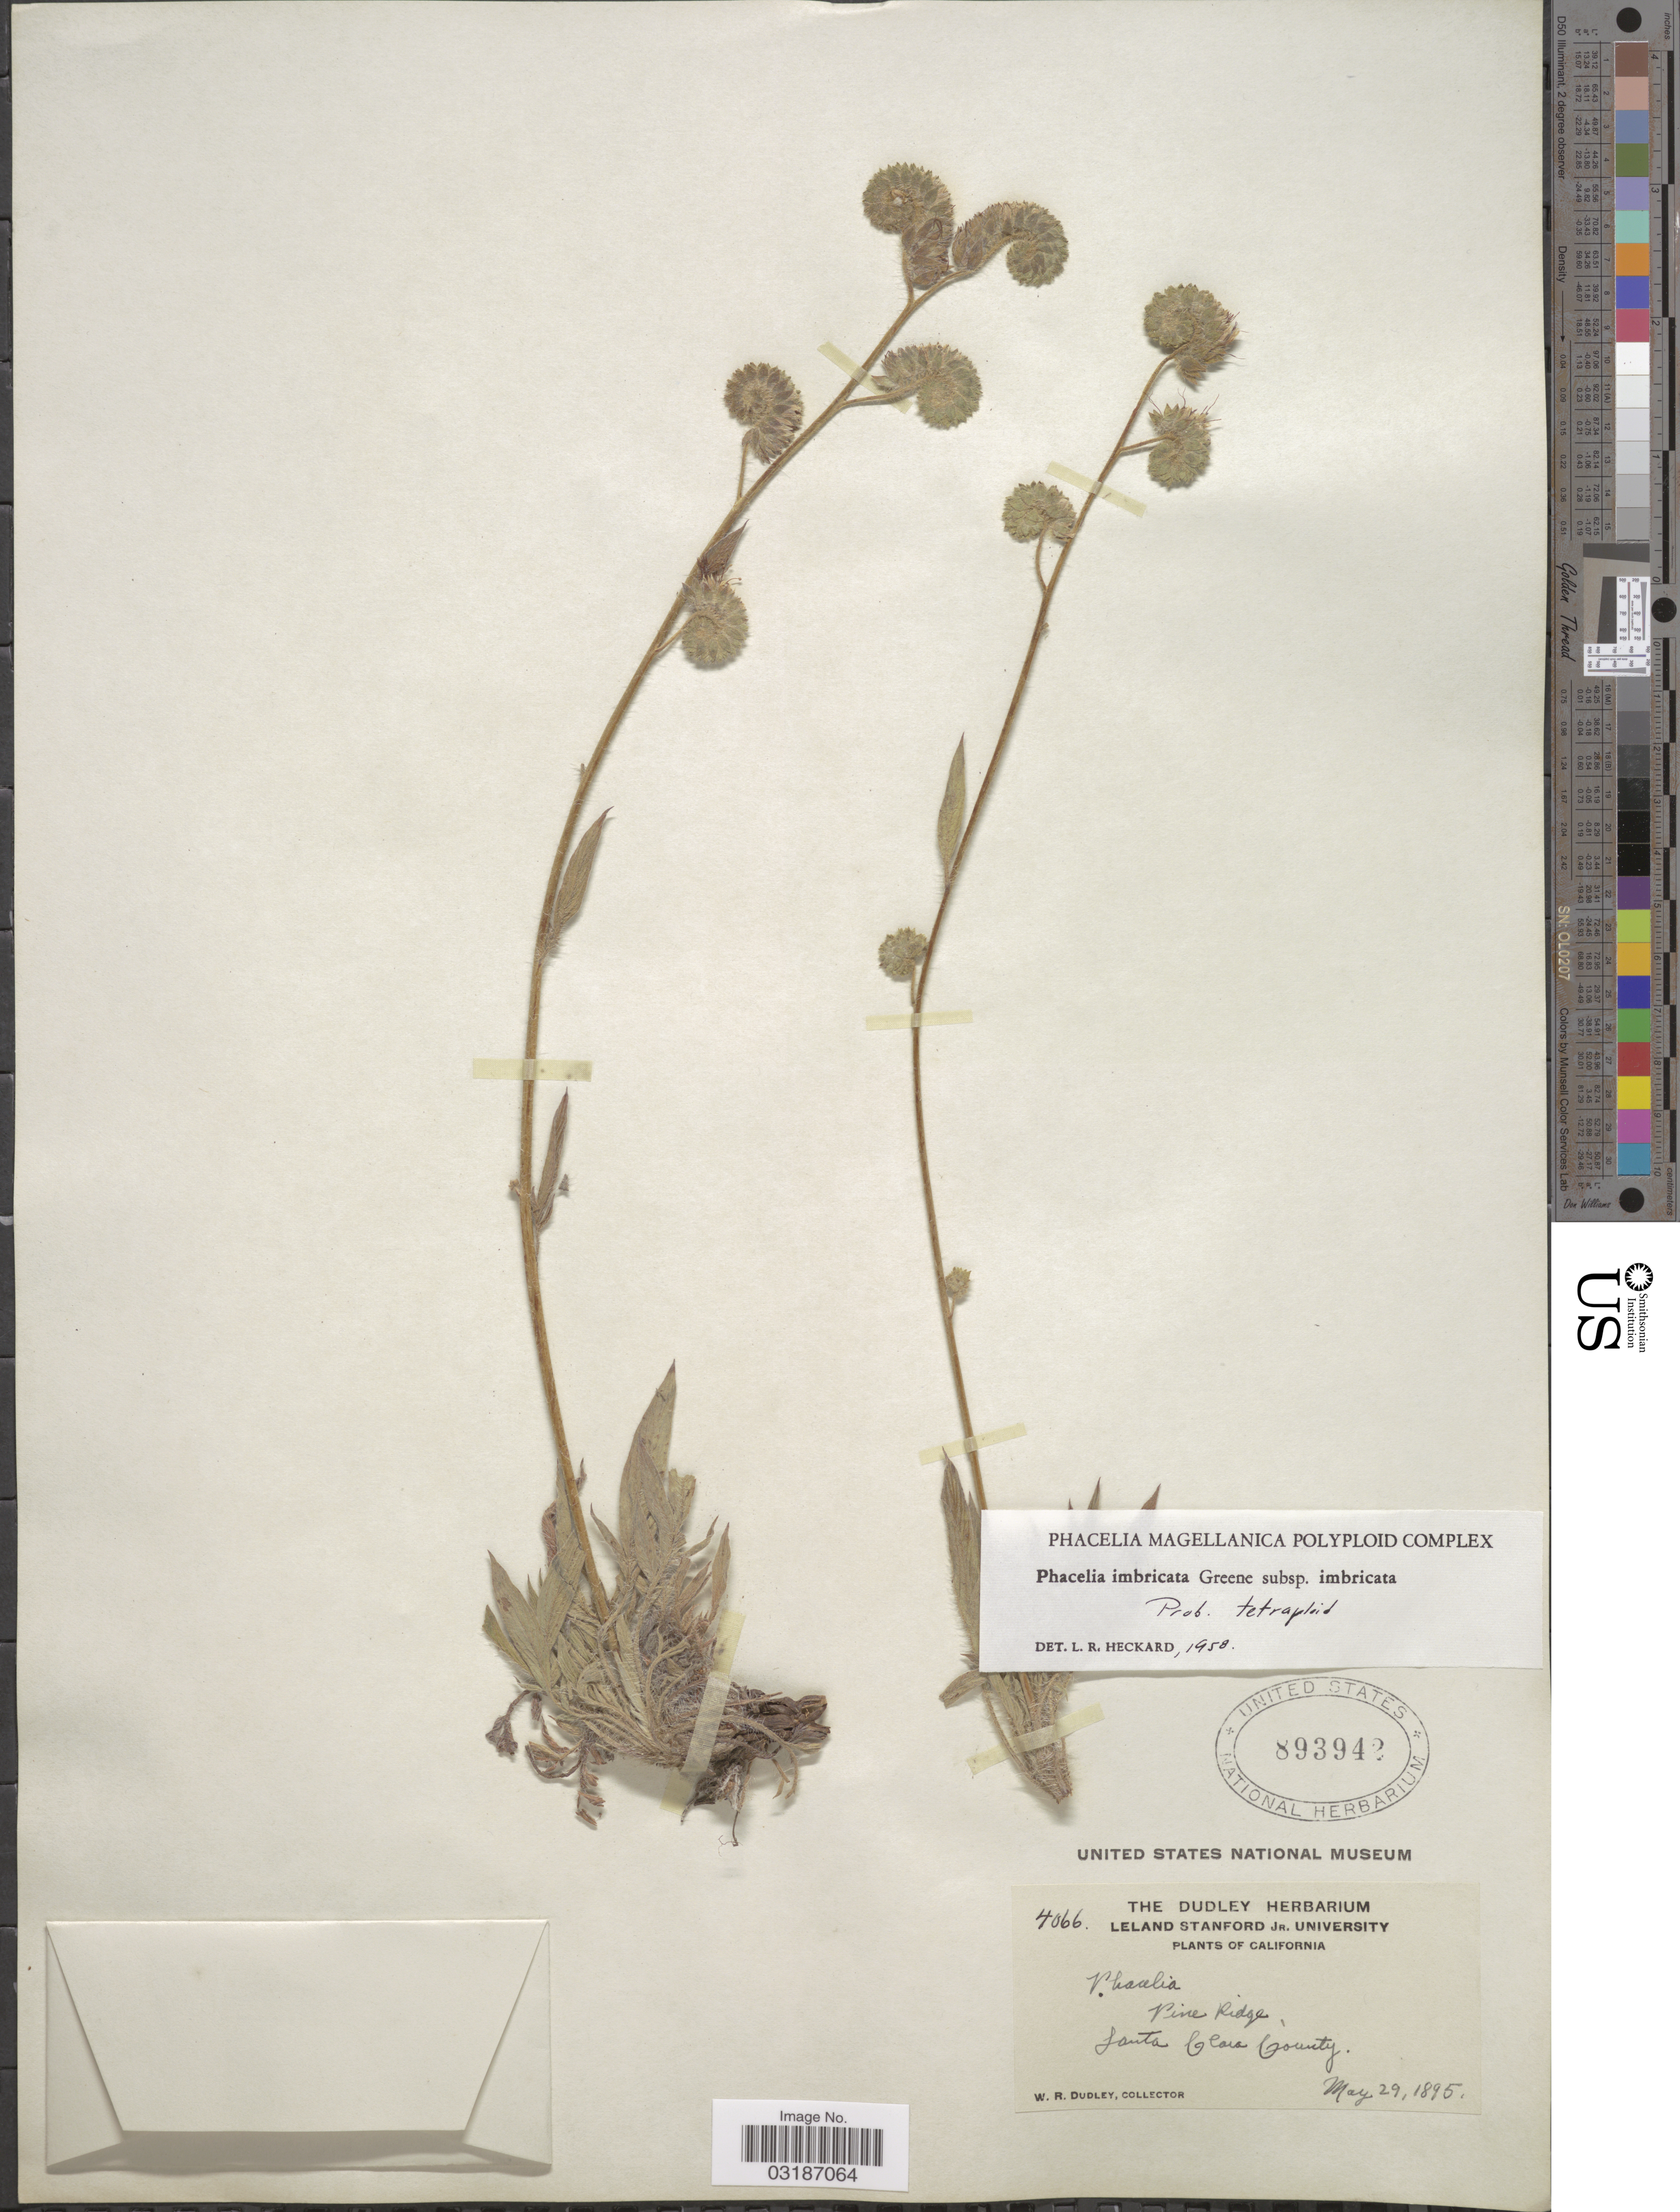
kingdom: Plantae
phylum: Tracheophyta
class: Magnoliopsida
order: Boraginales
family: Hydrophyllaceae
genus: Phacelia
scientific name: Phacelia imbricata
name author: Greene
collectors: W. Dudley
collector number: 4066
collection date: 1895-05-29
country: United States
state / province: California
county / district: Santa Clara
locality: Pine Ridge, Santa Clara County.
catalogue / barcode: US 893942